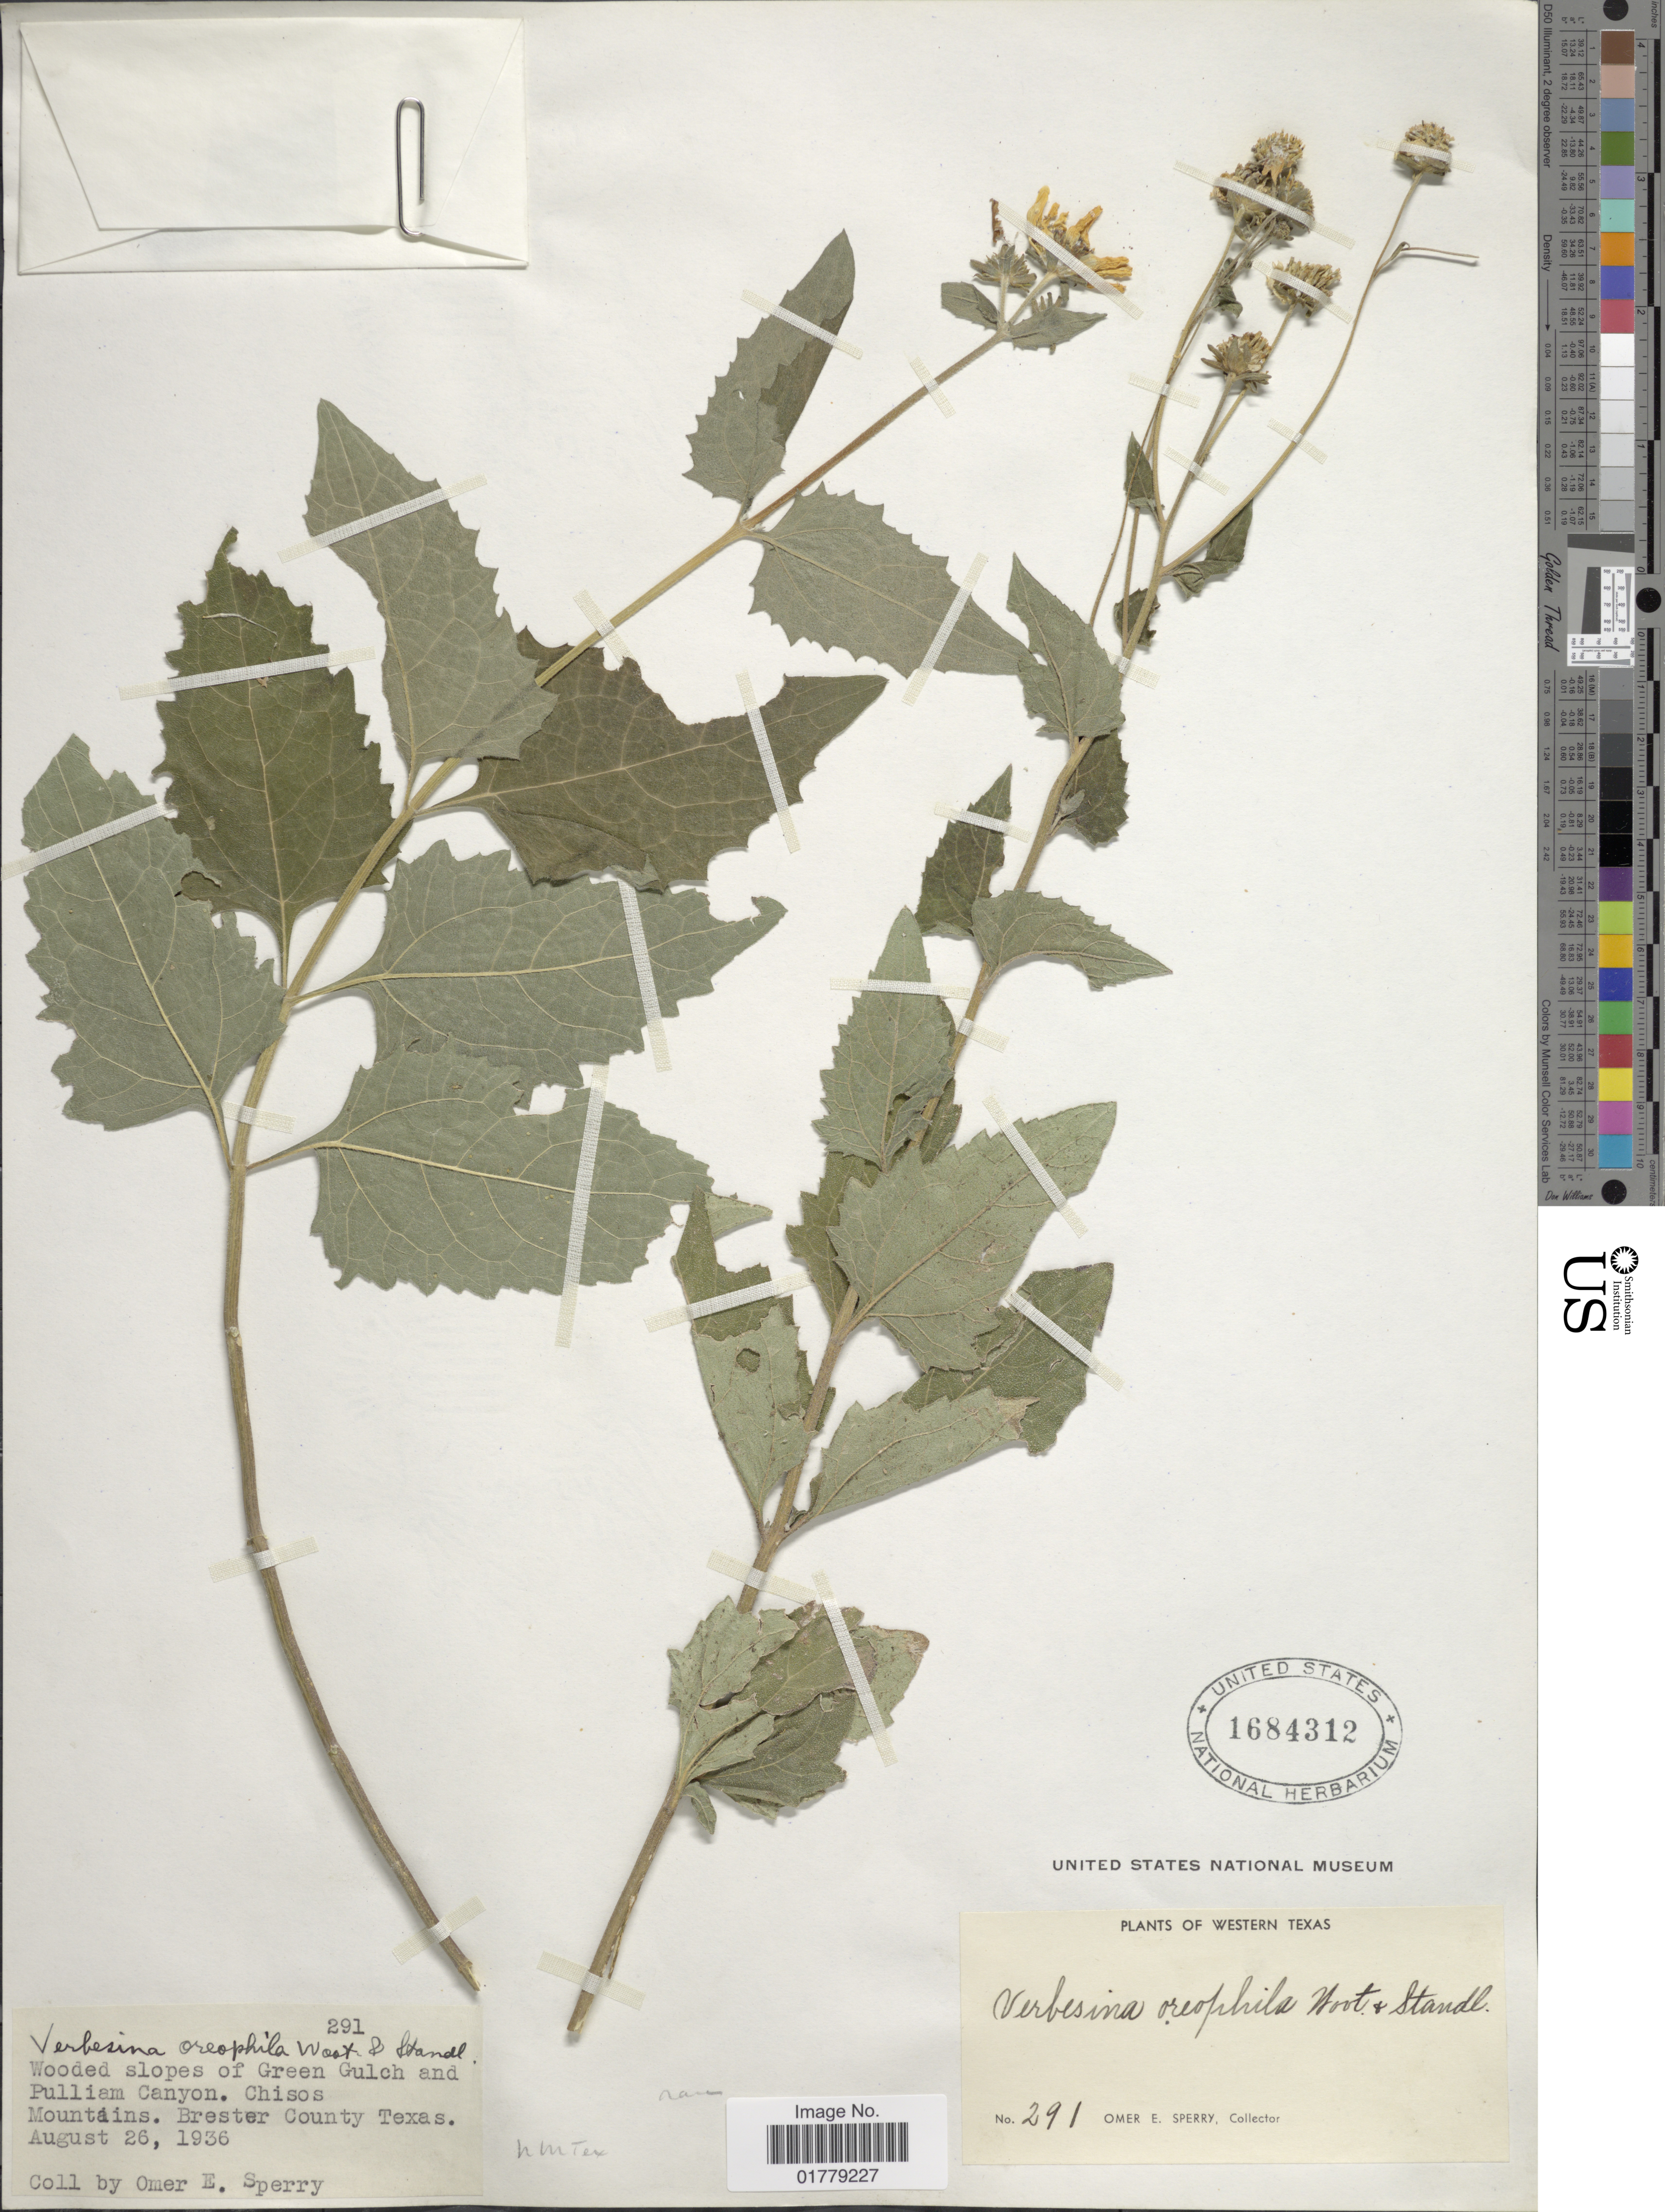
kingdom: Plantae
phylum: Tracheophyta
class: Magnoliopsida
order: Asterales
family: Asteraceae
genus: Verbesina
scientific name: Verbesina oreophila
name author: Wooton & Standl.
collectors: O. E. Sperry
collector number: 291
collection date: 1936-08-26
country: United States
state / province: Texas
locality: Western Texas. Wooded slopes of Green Gulch and Pulliam Canyon. Chisos Mountains. Brester County Texas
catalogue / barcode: US 1684312